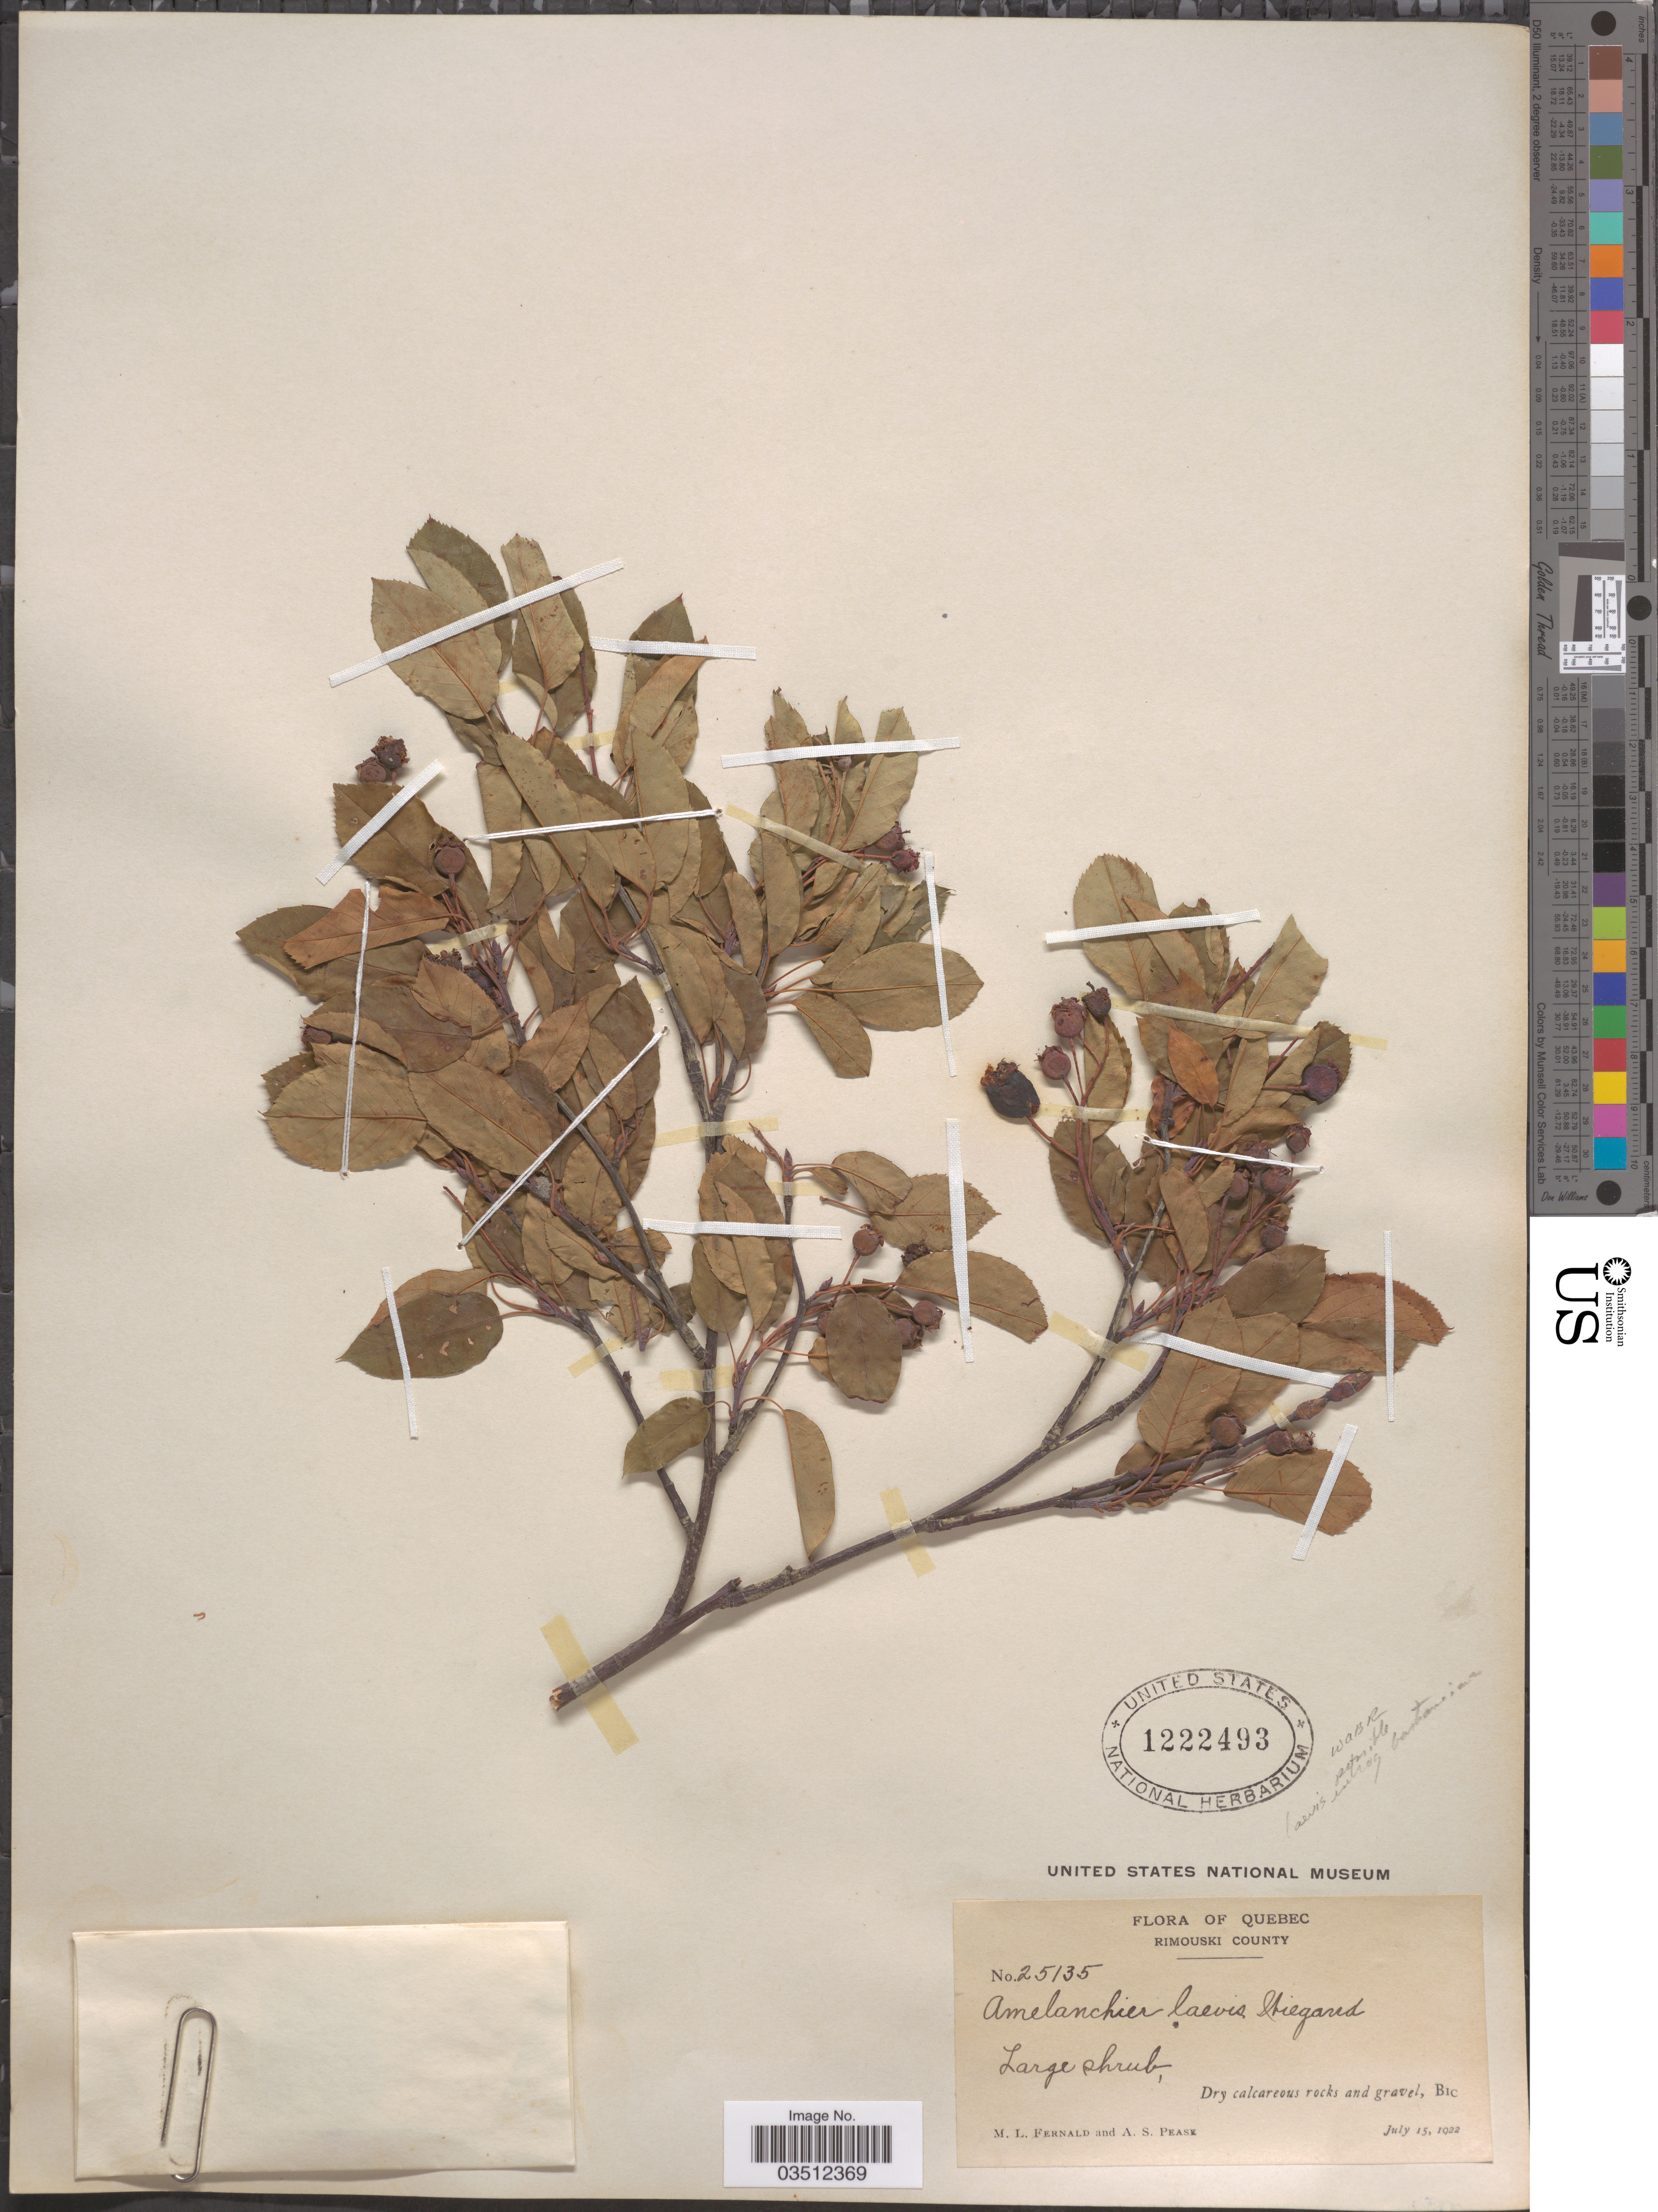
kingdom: Plantae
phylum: Tracheophyta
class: Magnoliopsida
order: Rosales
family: Rosaceae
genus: Amelanchier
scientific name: Amelanchier laevis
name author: Wiegand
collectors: M. L. Fernald & A. S. Pease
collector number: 25135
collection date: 1922-07-15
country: Canada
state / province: Quebec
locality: Rimouski County. Dry calcareous rocks and gravel, BIC.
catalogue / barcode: US 1222493